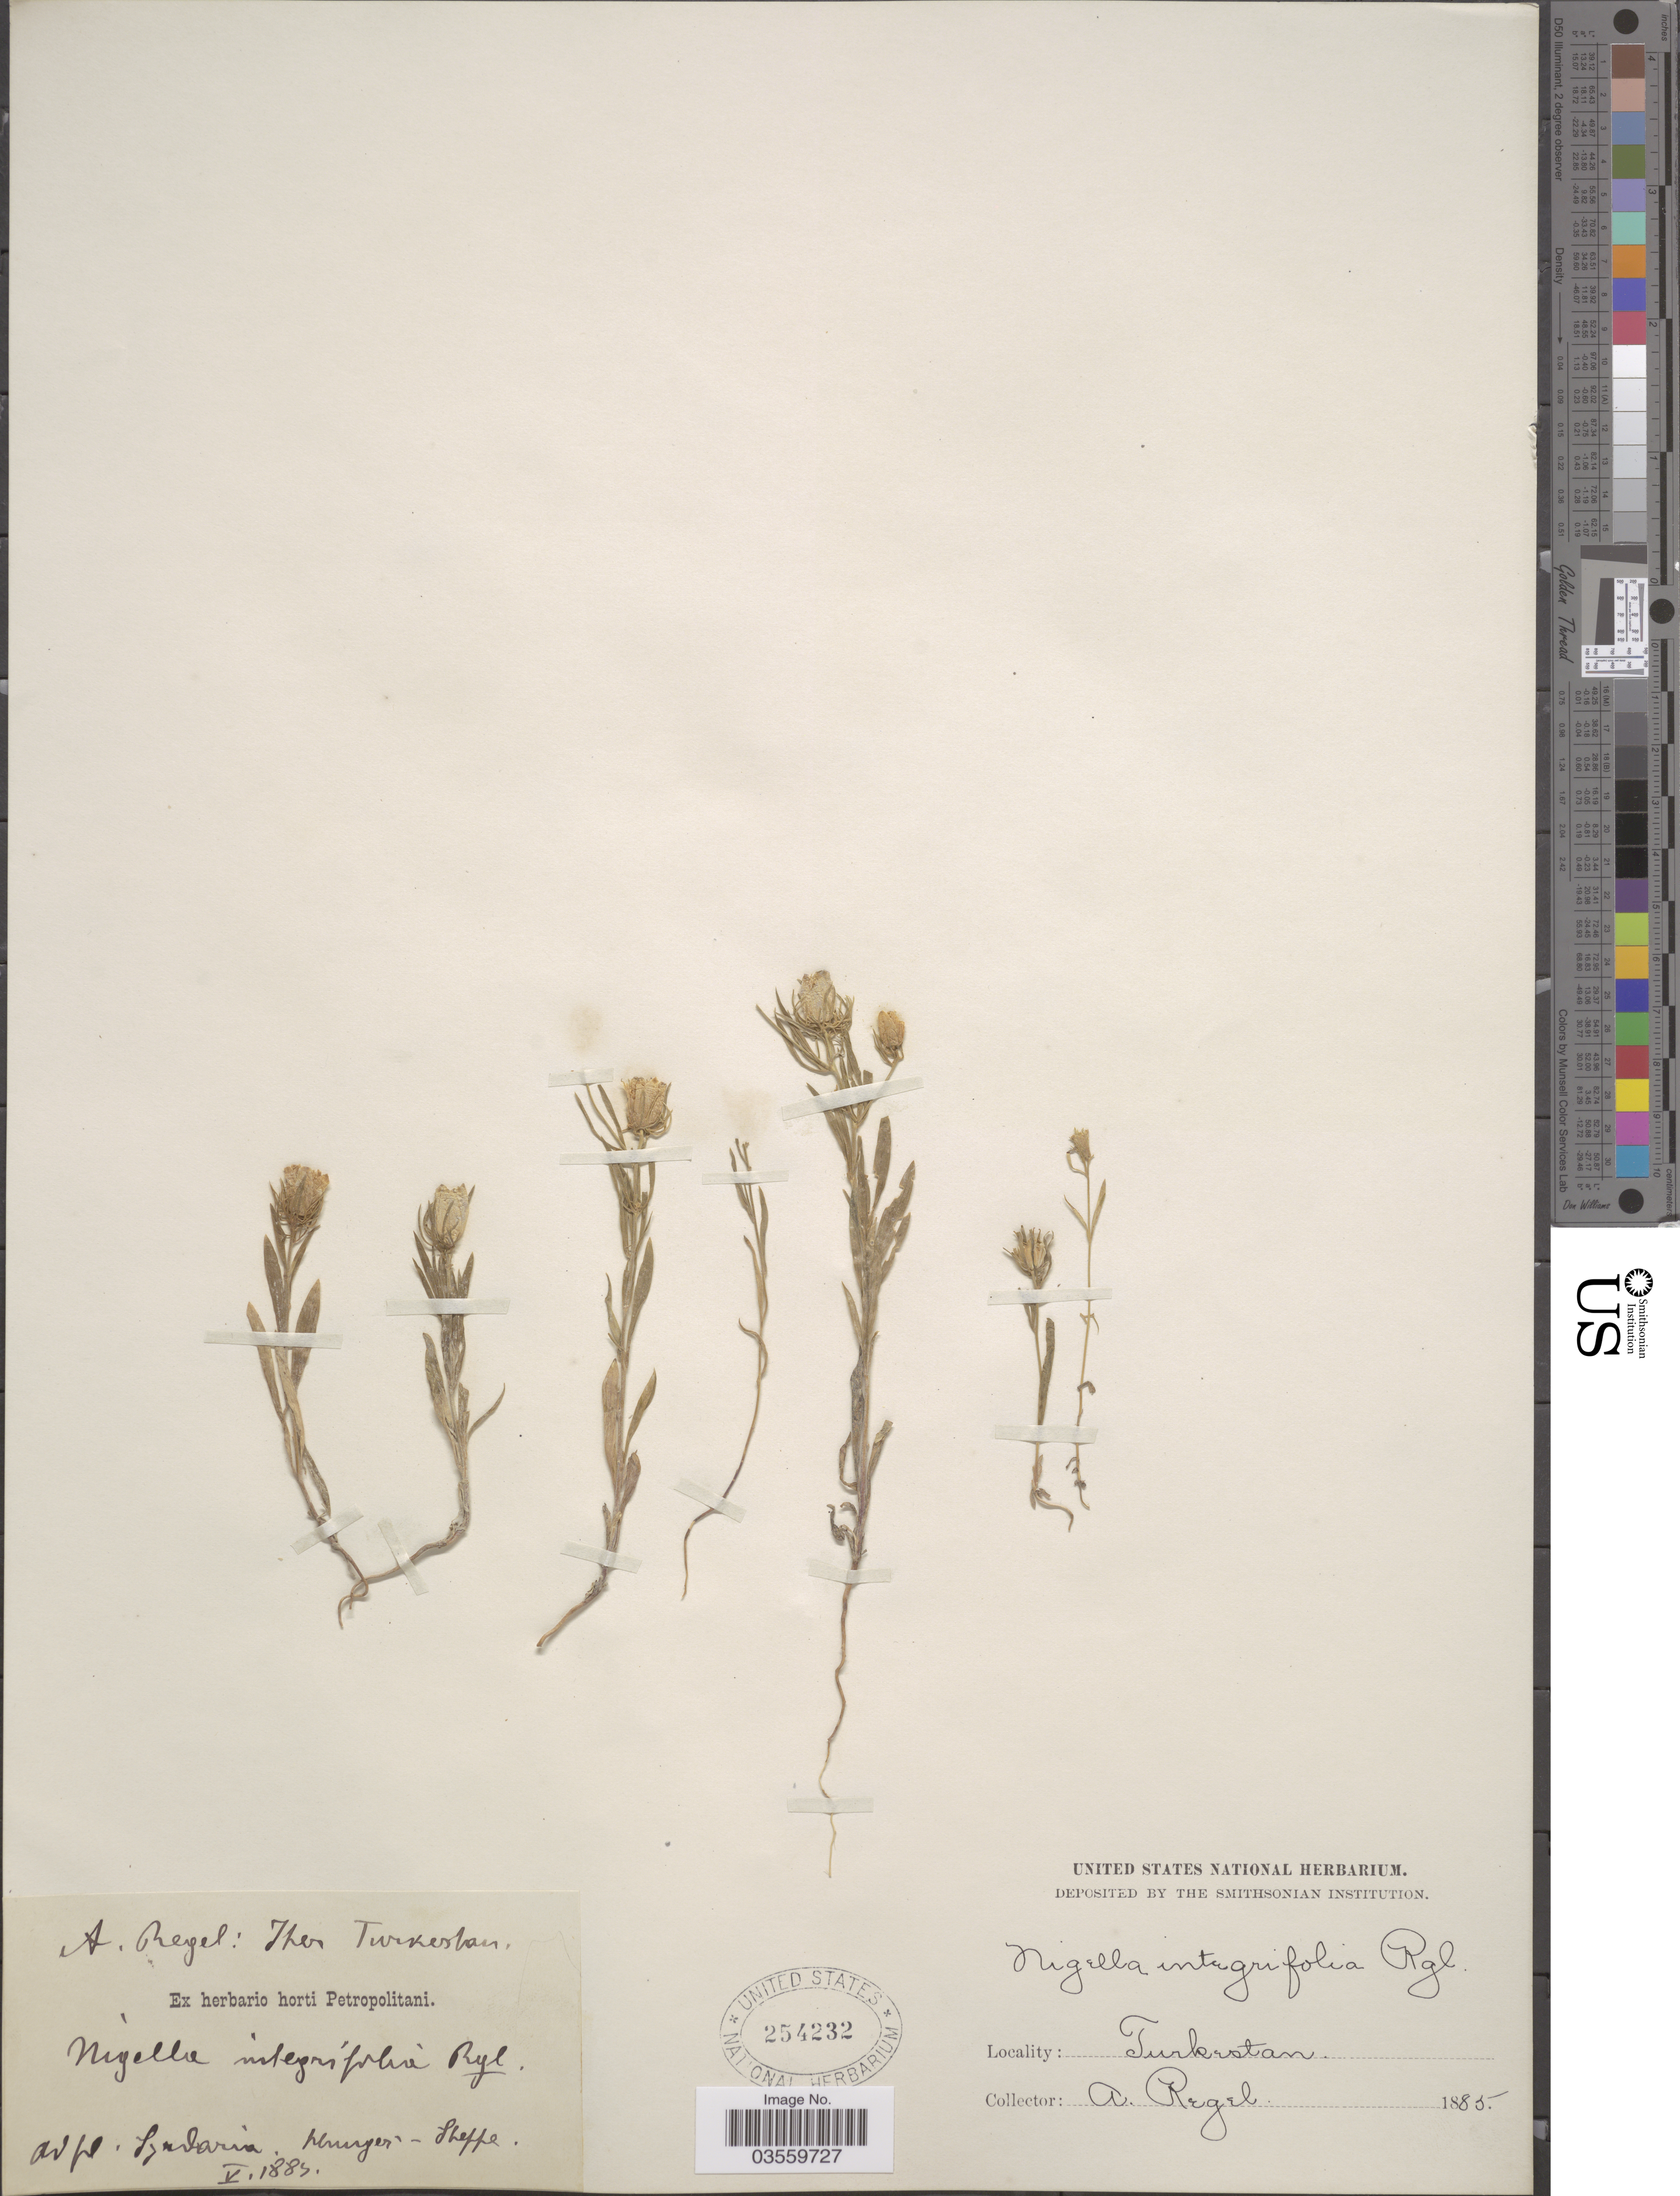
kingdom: Plantae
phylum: Tracheophyta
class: Magnoliopsida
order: Ranunculales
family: Ranunculaceae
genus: Nigella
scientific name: Nigella integrifolia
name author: Regel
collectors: A. Regel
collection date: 1885-05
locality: Turkestan. Ad fl. Szudaria. Hunger- Steppe. [interpreted]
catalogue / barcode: US 254232